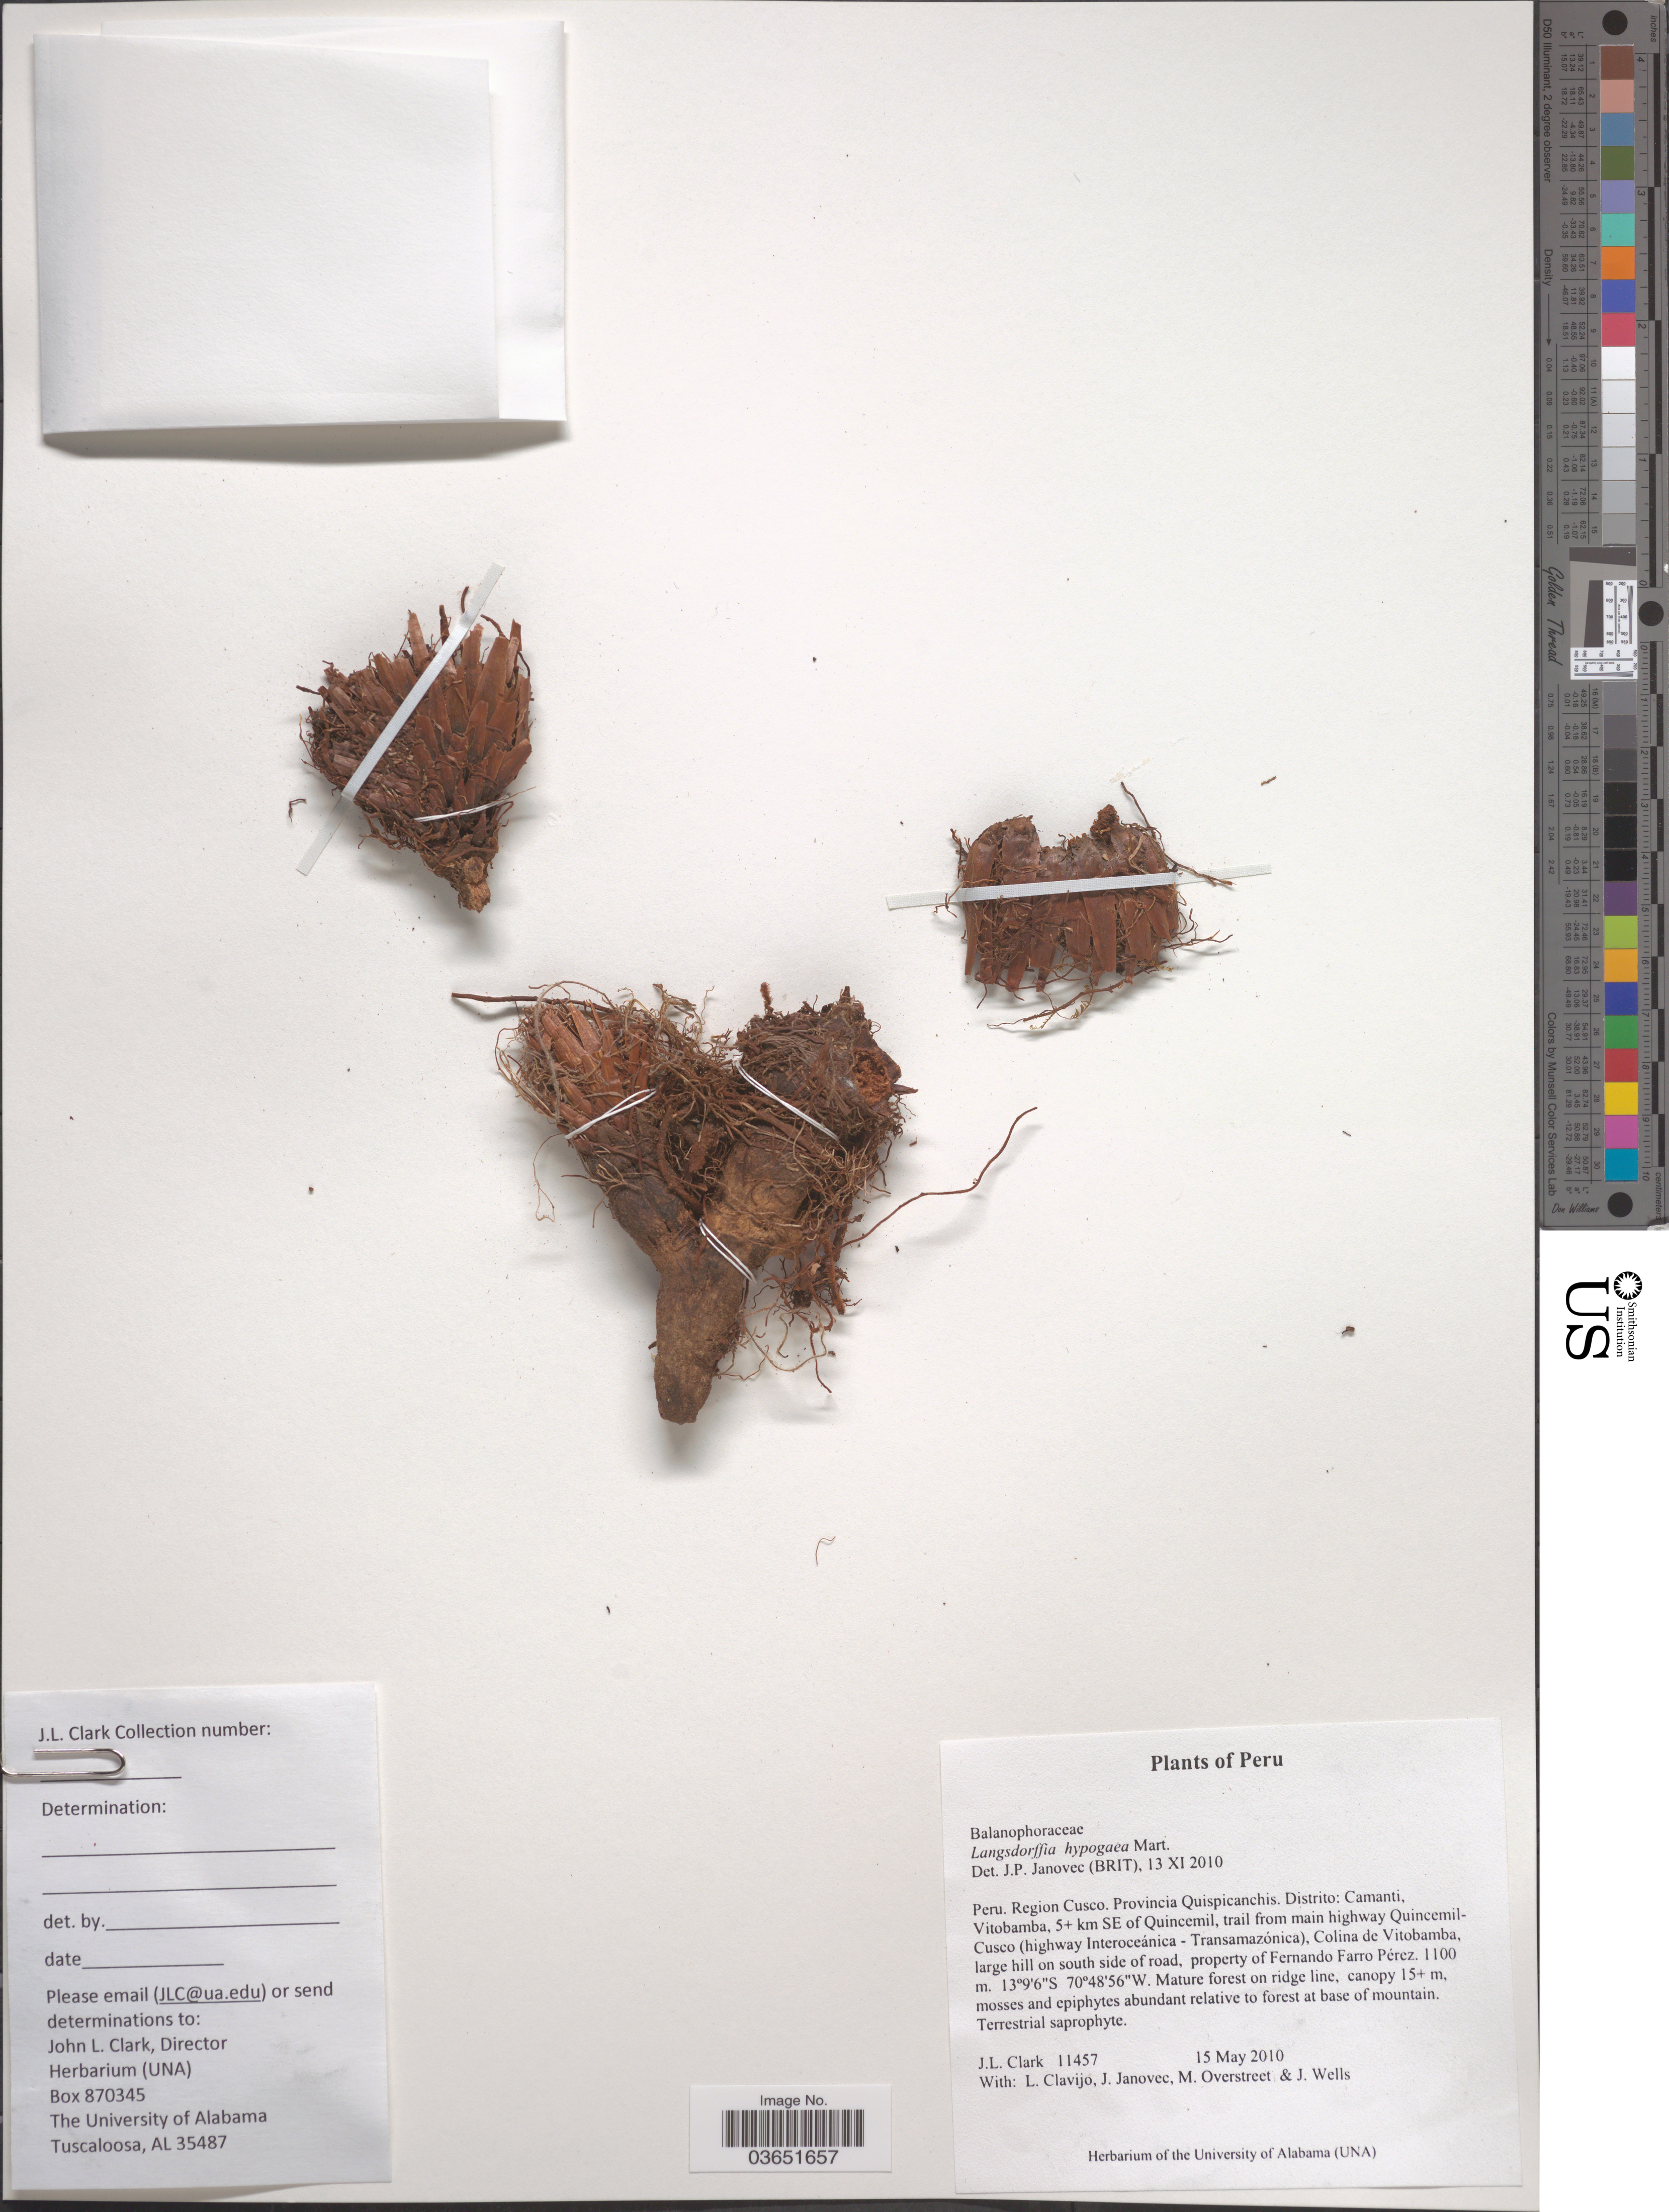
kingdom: Plantae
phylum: Tracheophyta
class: Magnoliopsida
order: Santalales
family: Balanophoraceae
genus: Langsdorffia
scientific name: Langsdorffia hypogaea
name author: Mart.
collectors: J. L. Clark, L. Clavijo, J. Janovec, M. Overstreet & J. Wells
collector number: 11457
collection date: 2010-05-15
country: Peru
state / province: Cusco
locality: Region Cusco. Provincia Quispicanchis. Distrito: Camanti, Vitobamba, 5+ km SE of Quincemil, trail from main highway Quincemil-Cusco (highway Interoceánica - Transamazónica), Colina de Vitobamba, large hill on south side of road, property of Fernando Farro Pérez.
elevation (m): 1100